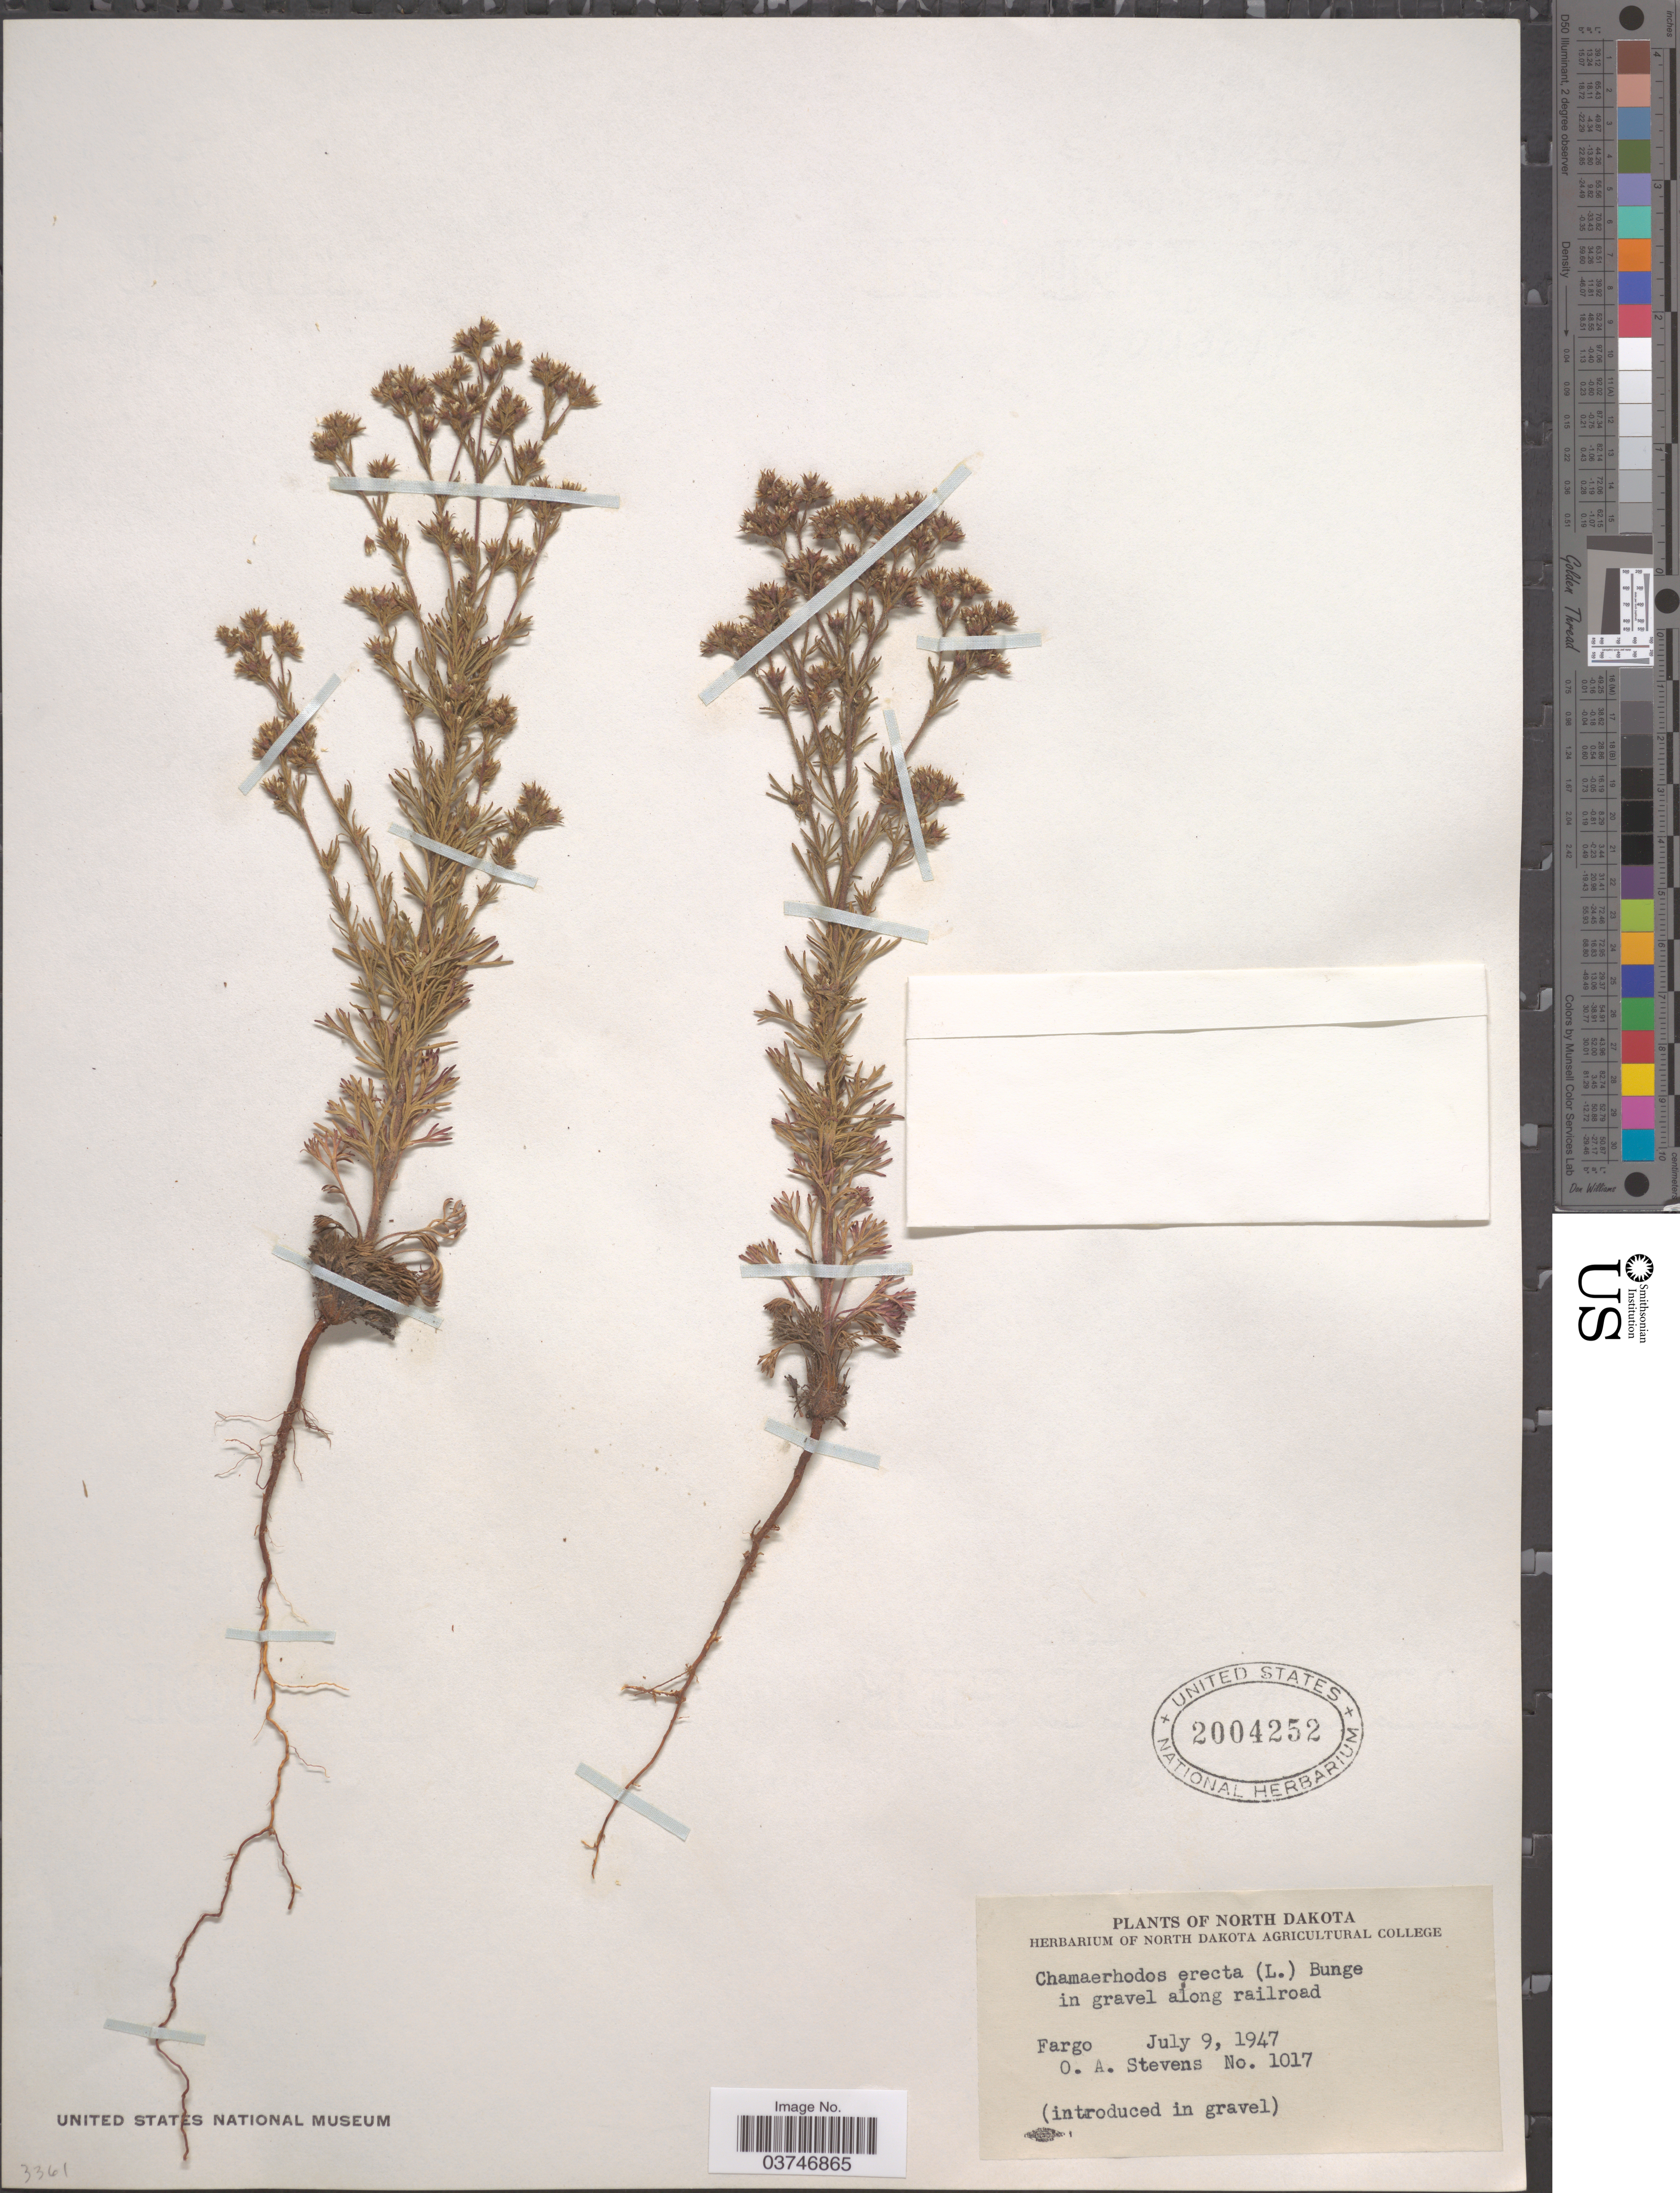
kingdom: Plantae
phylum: Tracheophyta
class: Magnoliopsida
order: Rosales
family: Rosaceae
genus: Chamaerhodos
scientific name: Chamaerhodos erecta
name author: (L.) Bunge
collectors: O. A. Stevens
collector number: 1017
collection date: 1947-07-09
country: United States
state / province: North Dakota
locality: Fargo.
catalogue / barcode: US 2004252